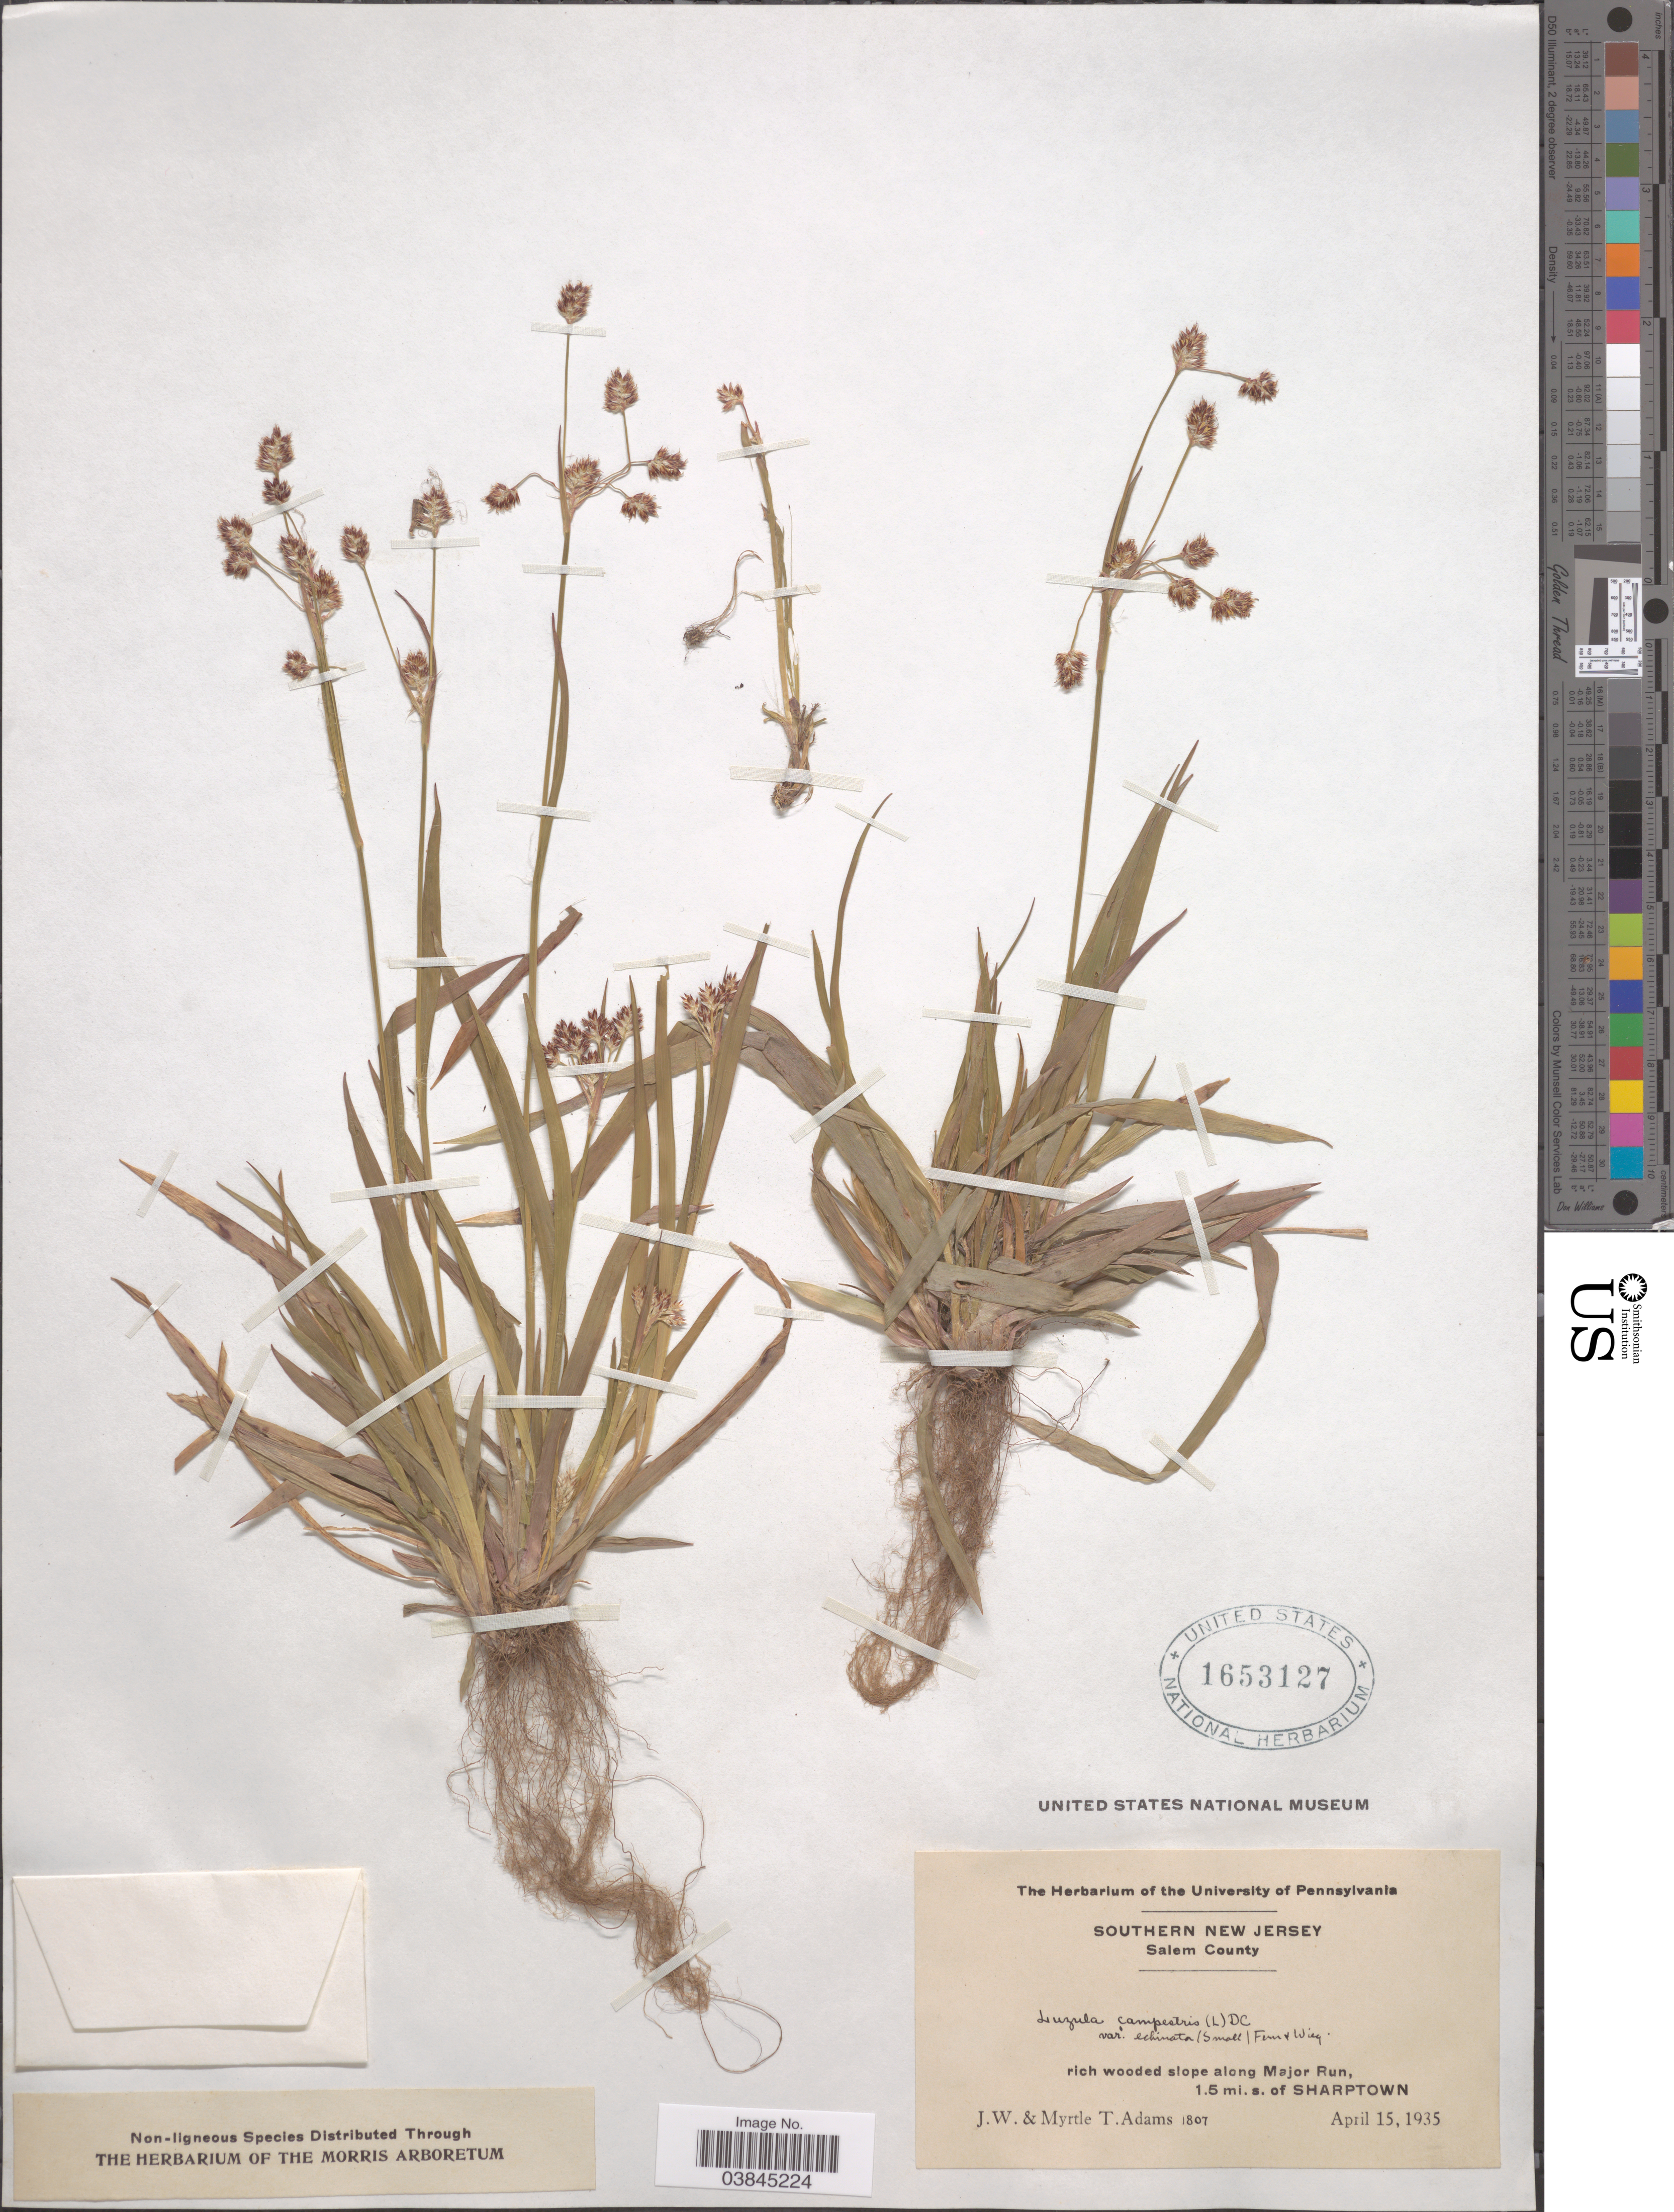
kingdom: Plantae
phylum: Tracheophyta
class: Liliopsida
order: Poales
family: Juncaceae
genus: Luzula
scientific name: Luzula campestris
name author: (L.) DC.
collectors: J. Adams & M. T. Adams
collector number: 1807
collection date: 1935-04-15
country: United States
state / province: New Jersey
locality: Southern New Jersey. Salem County. Rich wooded slope along Major Run, 1.5 mi. s. of Sharptown.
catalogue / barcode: US 1653127